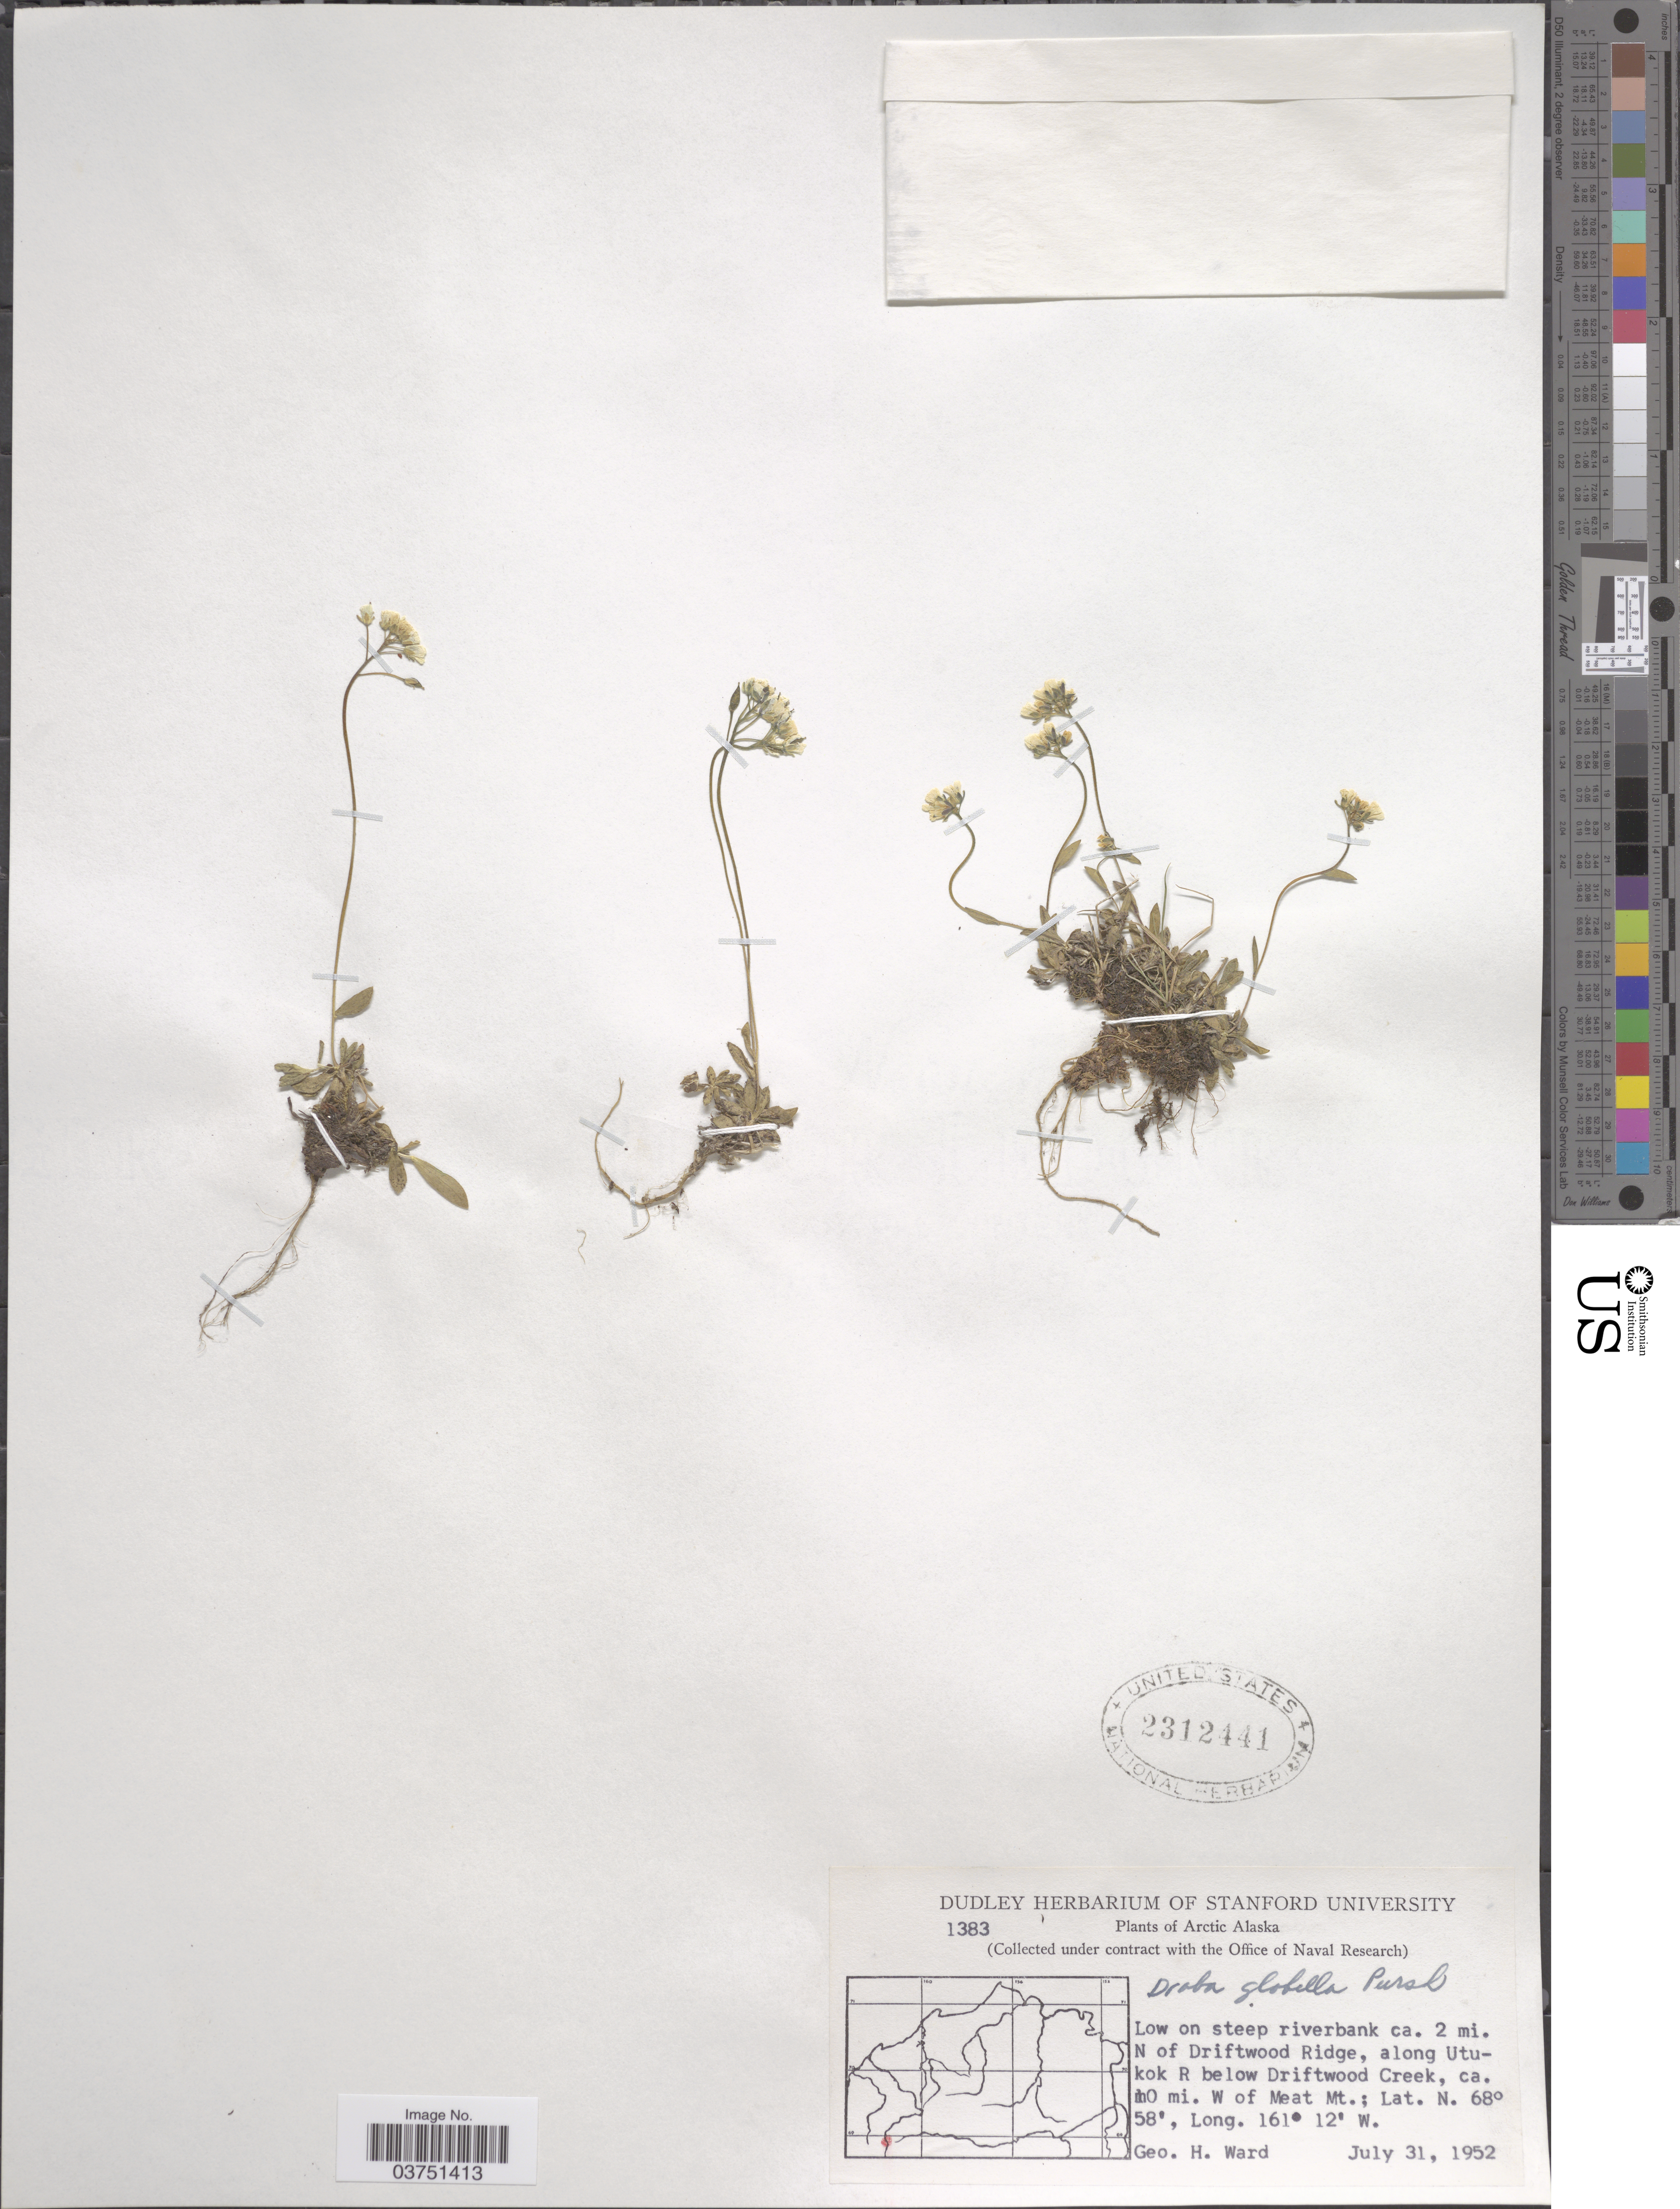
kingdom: Plantae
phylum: Tracheophyta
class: Magnoliopsida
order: Brassicales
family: Brassicaceae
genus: Draba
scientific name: Draba glabella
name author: Pursh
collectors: G. H. Ward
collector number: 1383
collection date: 1952-07-31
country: United States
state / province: Alaska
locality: Arctic Alaska; ca. 2 mi. N. of Driftwood Ridge; along Utukok R below Driftwood Creek, ca. 10 mi. W of Meat Mt.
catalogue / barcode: US 2312441